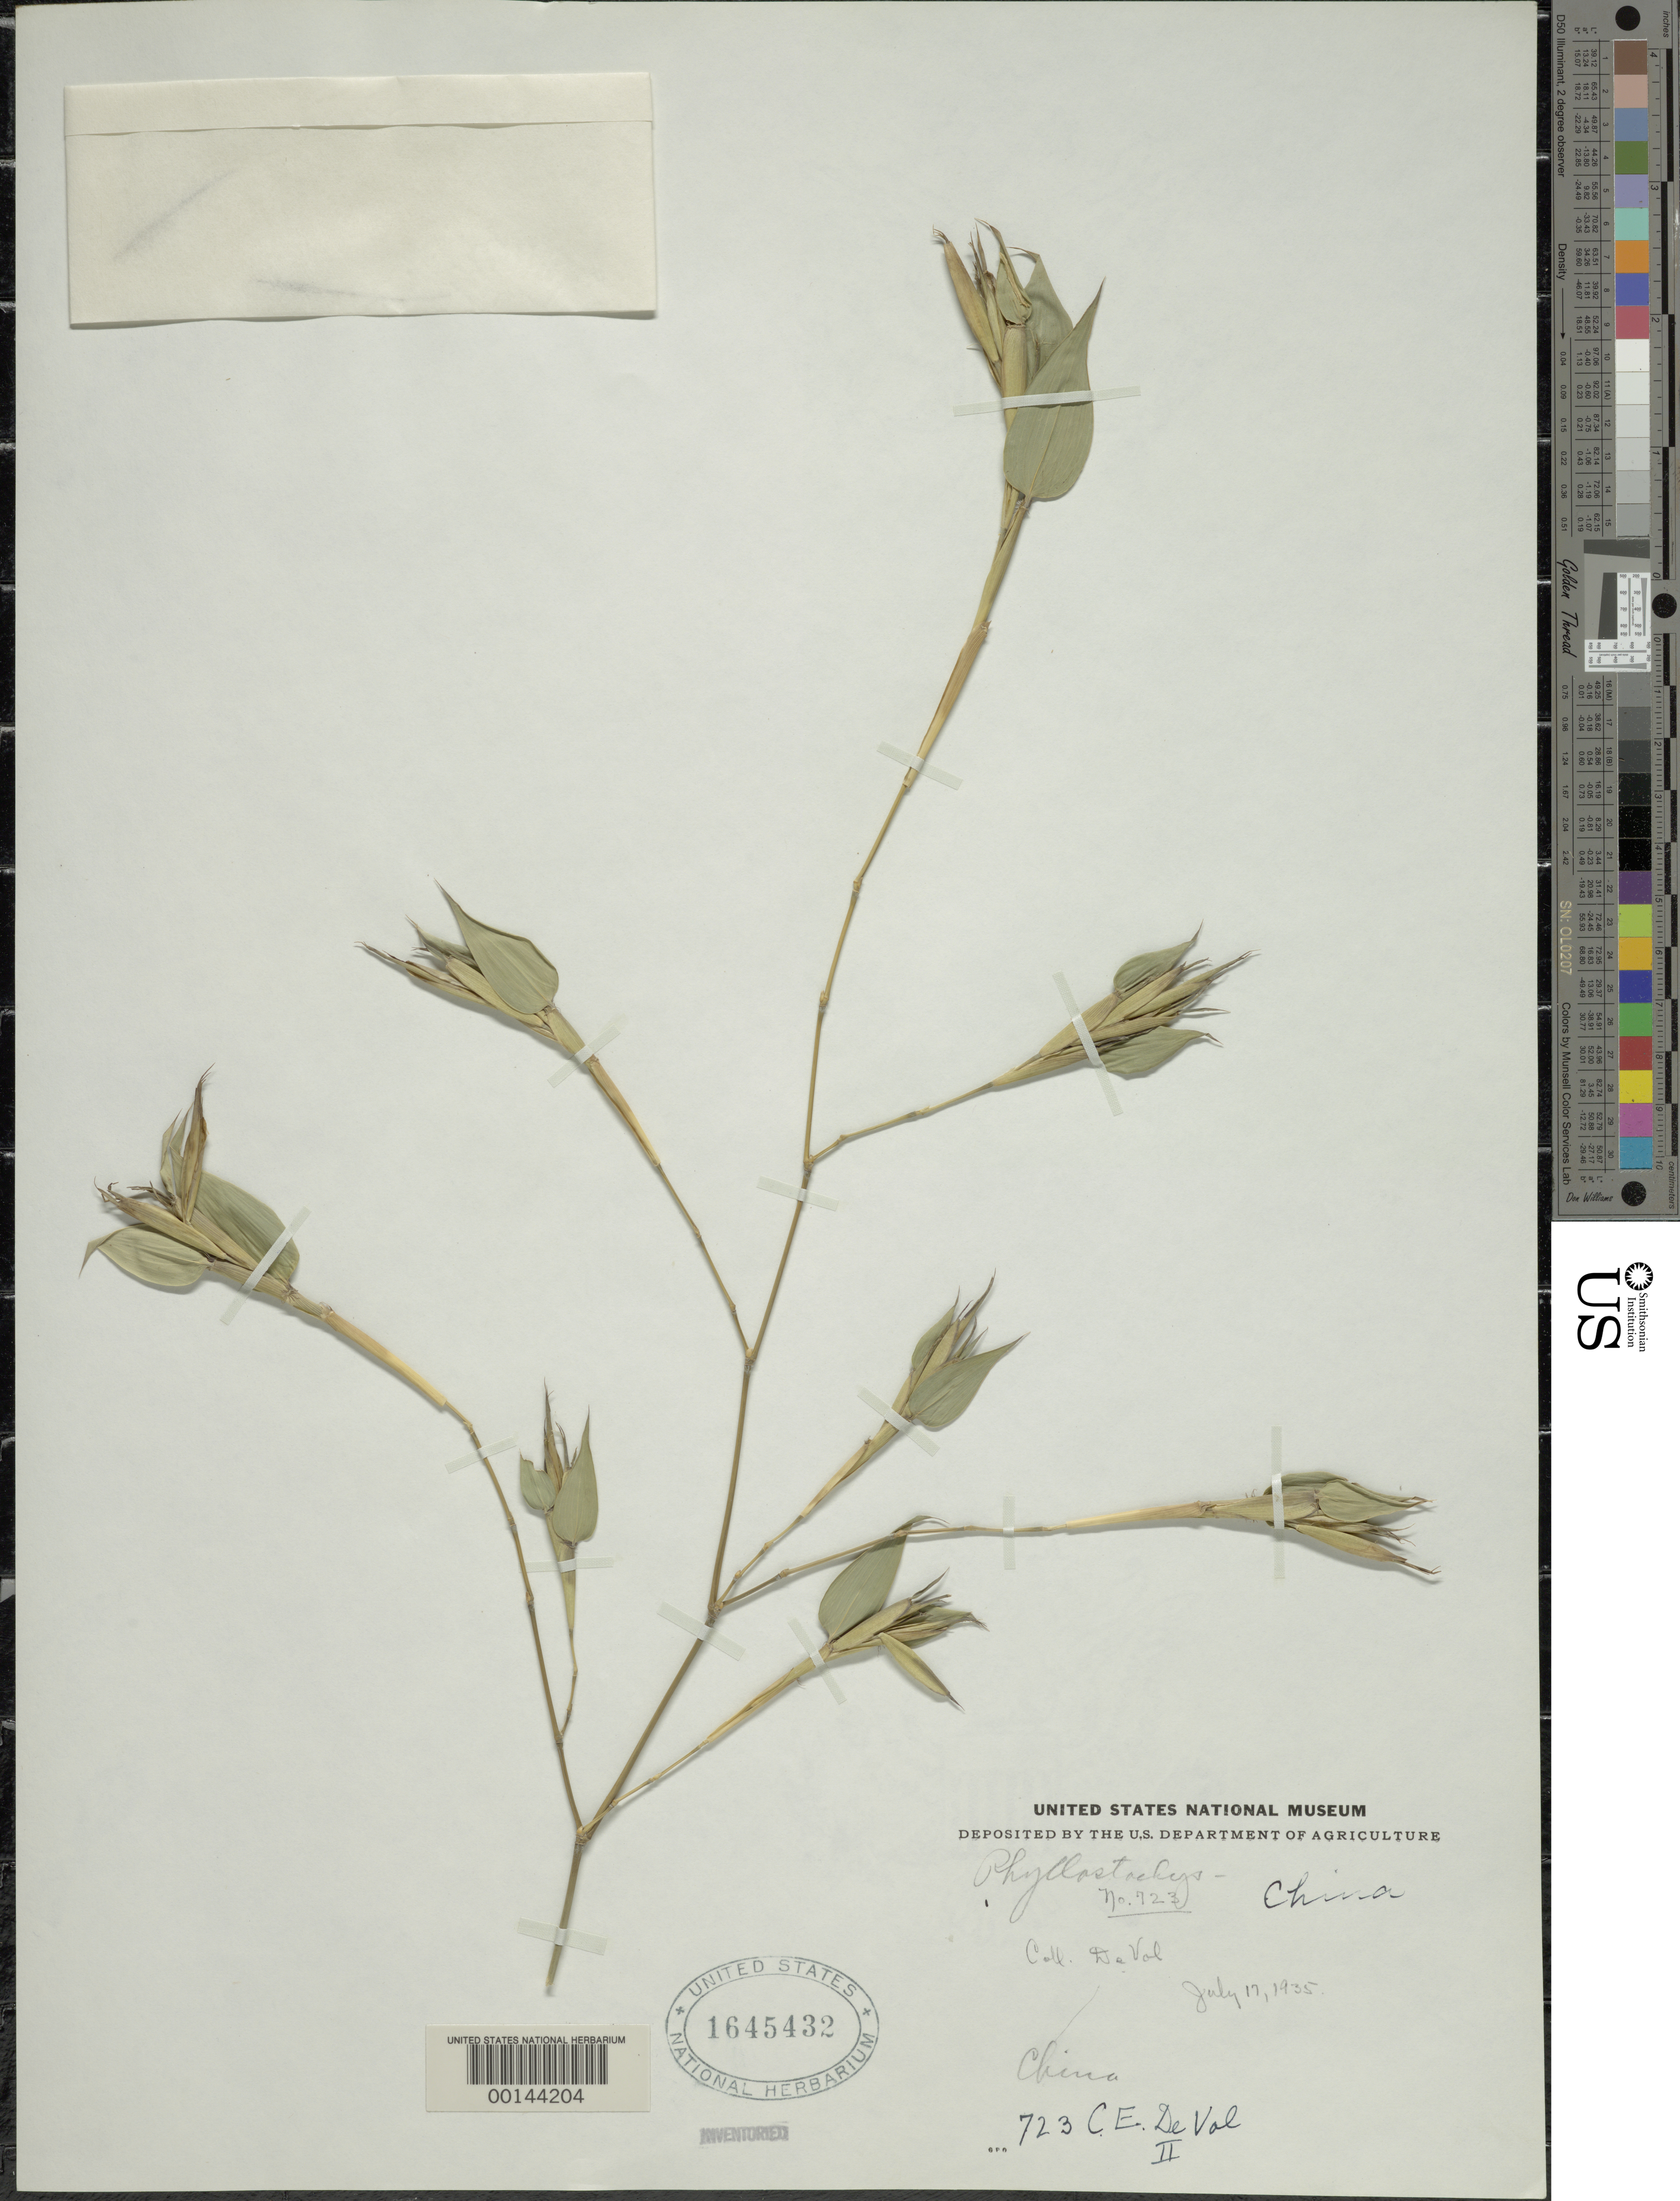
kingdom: Plantae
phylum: Tracheophyta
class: Liliopsida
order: Poales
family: Poaceae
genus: Phyllostachys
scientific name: Phyllostachys sp.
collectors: C. E. De Vol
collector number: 723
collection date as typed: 17 Jul 1935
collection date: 1935-07-17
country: China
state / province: Jiangxi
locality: Kuling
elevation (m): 915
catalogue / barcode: US 1645432